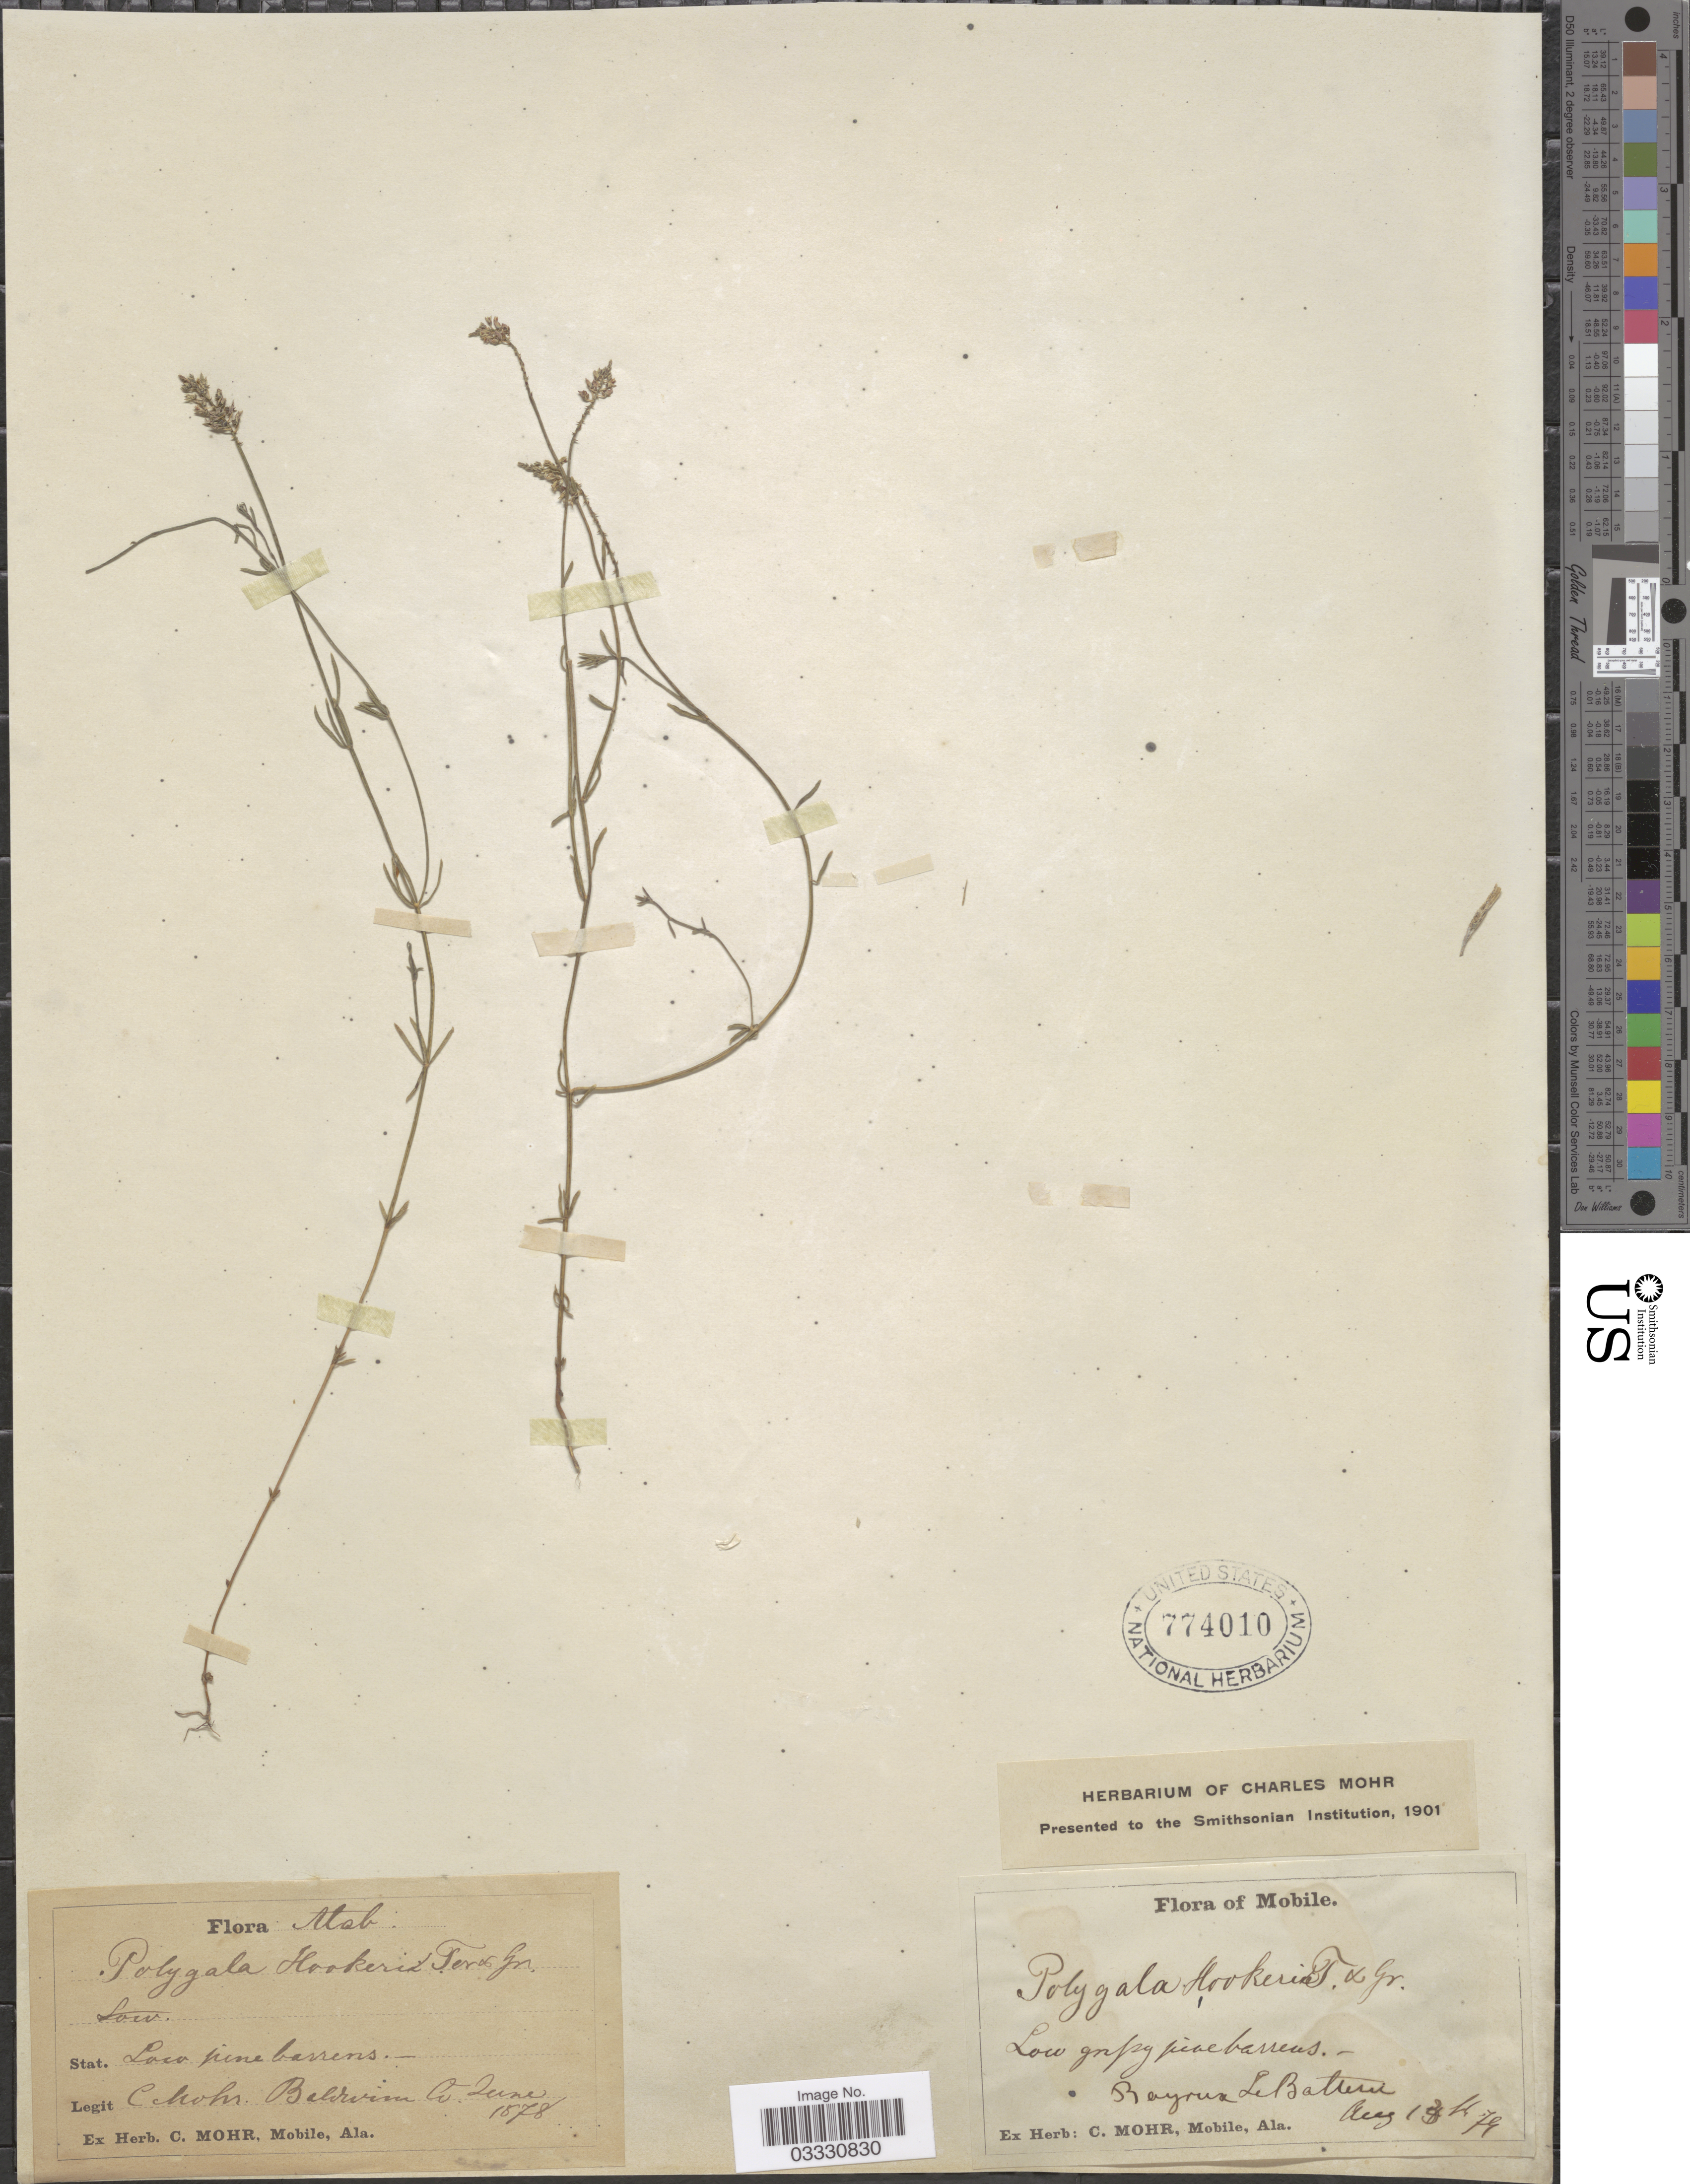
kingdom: Plantae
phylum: Tracheophyta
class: Magnoliopsida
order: Fabales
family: Polygalaceae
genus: Polygala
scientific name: Polygala hookeri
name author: Torr. & A. Gray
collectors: ex herb. C. Mohr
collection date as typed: Transcribed d/m/y: 13/8/79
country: United States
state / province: Alabama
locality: Mobile. Rayrux Le Batteru [unsure placement].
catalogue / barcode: US 774010-2